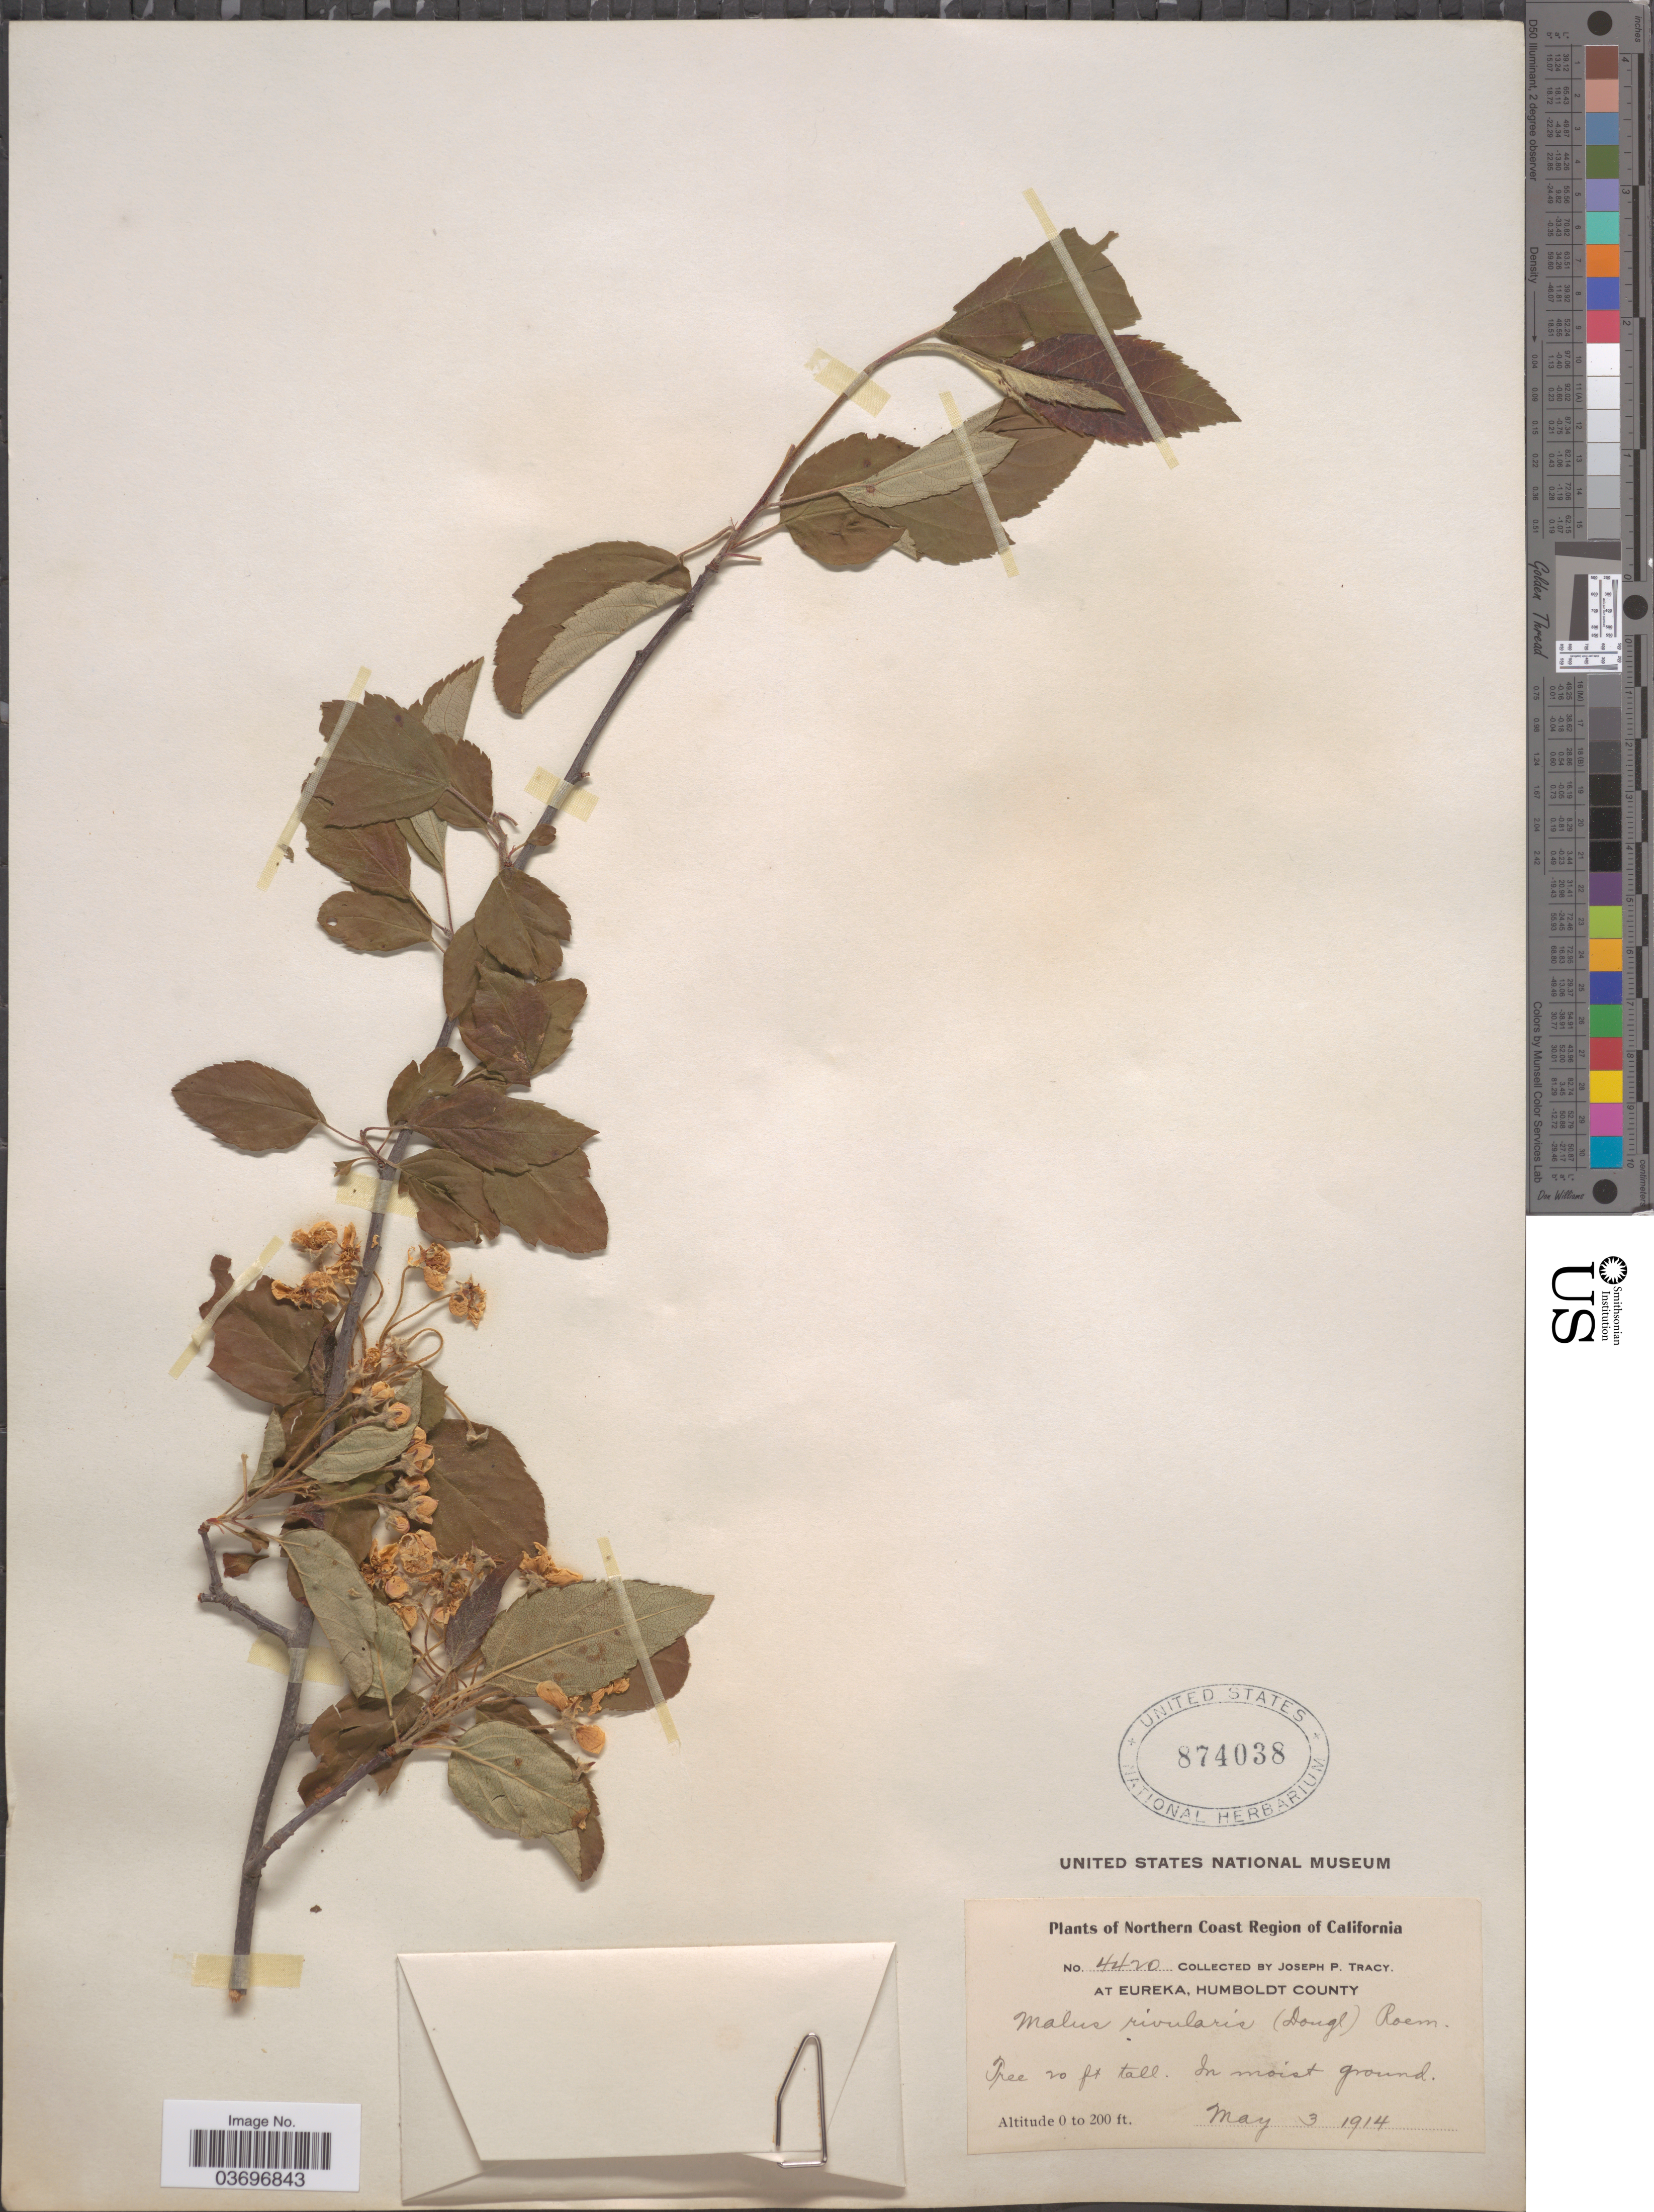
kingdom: Plantae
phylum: Tracheophyta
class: Magnoliopsida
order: Rosales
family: Rosaceae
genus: Malus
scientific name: Malus fusca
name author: (Raf.) C.K. Schneid.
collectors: J. Tracy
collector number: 4420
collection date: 1914-05-03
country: United States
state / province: California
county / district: Humboldt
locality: Northern Coast Region of California. At Eureka, Humboldt County.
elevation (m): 0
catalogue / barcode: US 874038